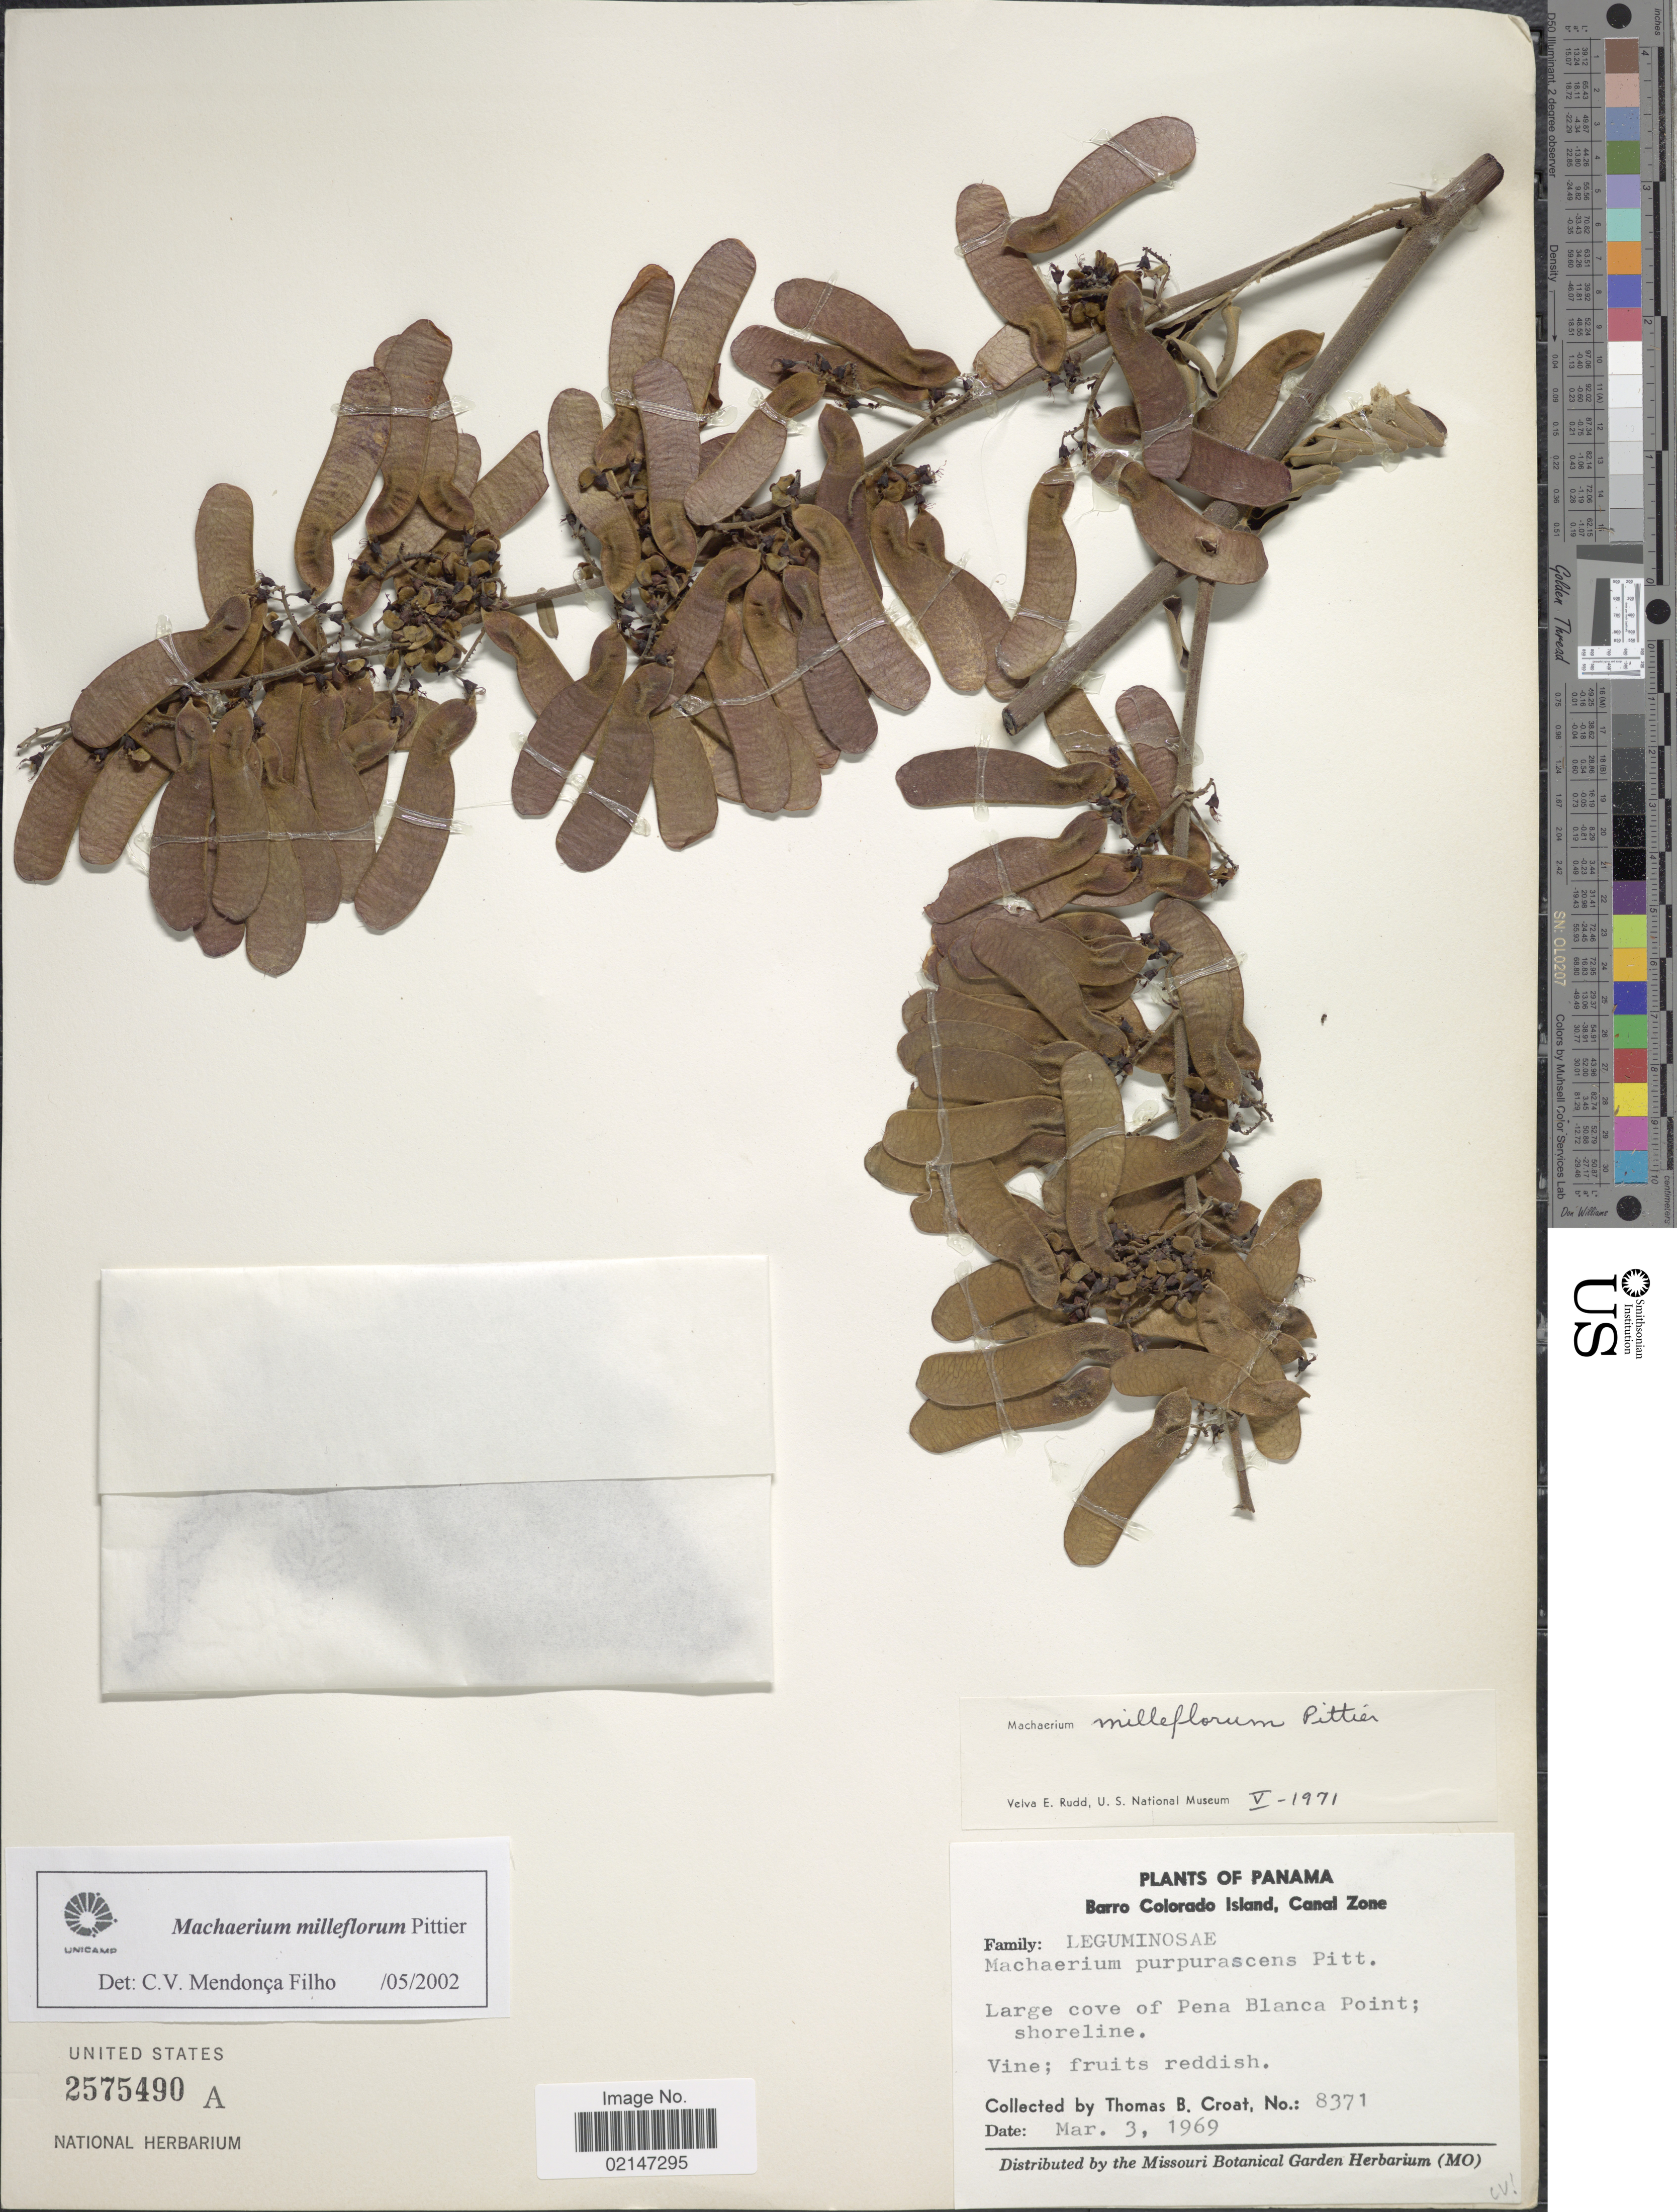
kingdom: Plantae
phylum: Tracheophyta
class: Magnoliopsida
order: Fabales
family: Fabaceae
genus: Machaerium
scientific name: Machaerium milleflorum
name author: Pittier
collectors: T. B. Croat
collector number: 8371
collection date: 1969-03-03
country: Panama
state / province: Panamá Oeste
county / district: Canal Zone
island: Barro Colorado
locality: Barro Colorado Island, Canal Zone, Large cove of Pena Blanca Point; shoreline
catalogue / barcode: US 2575490A